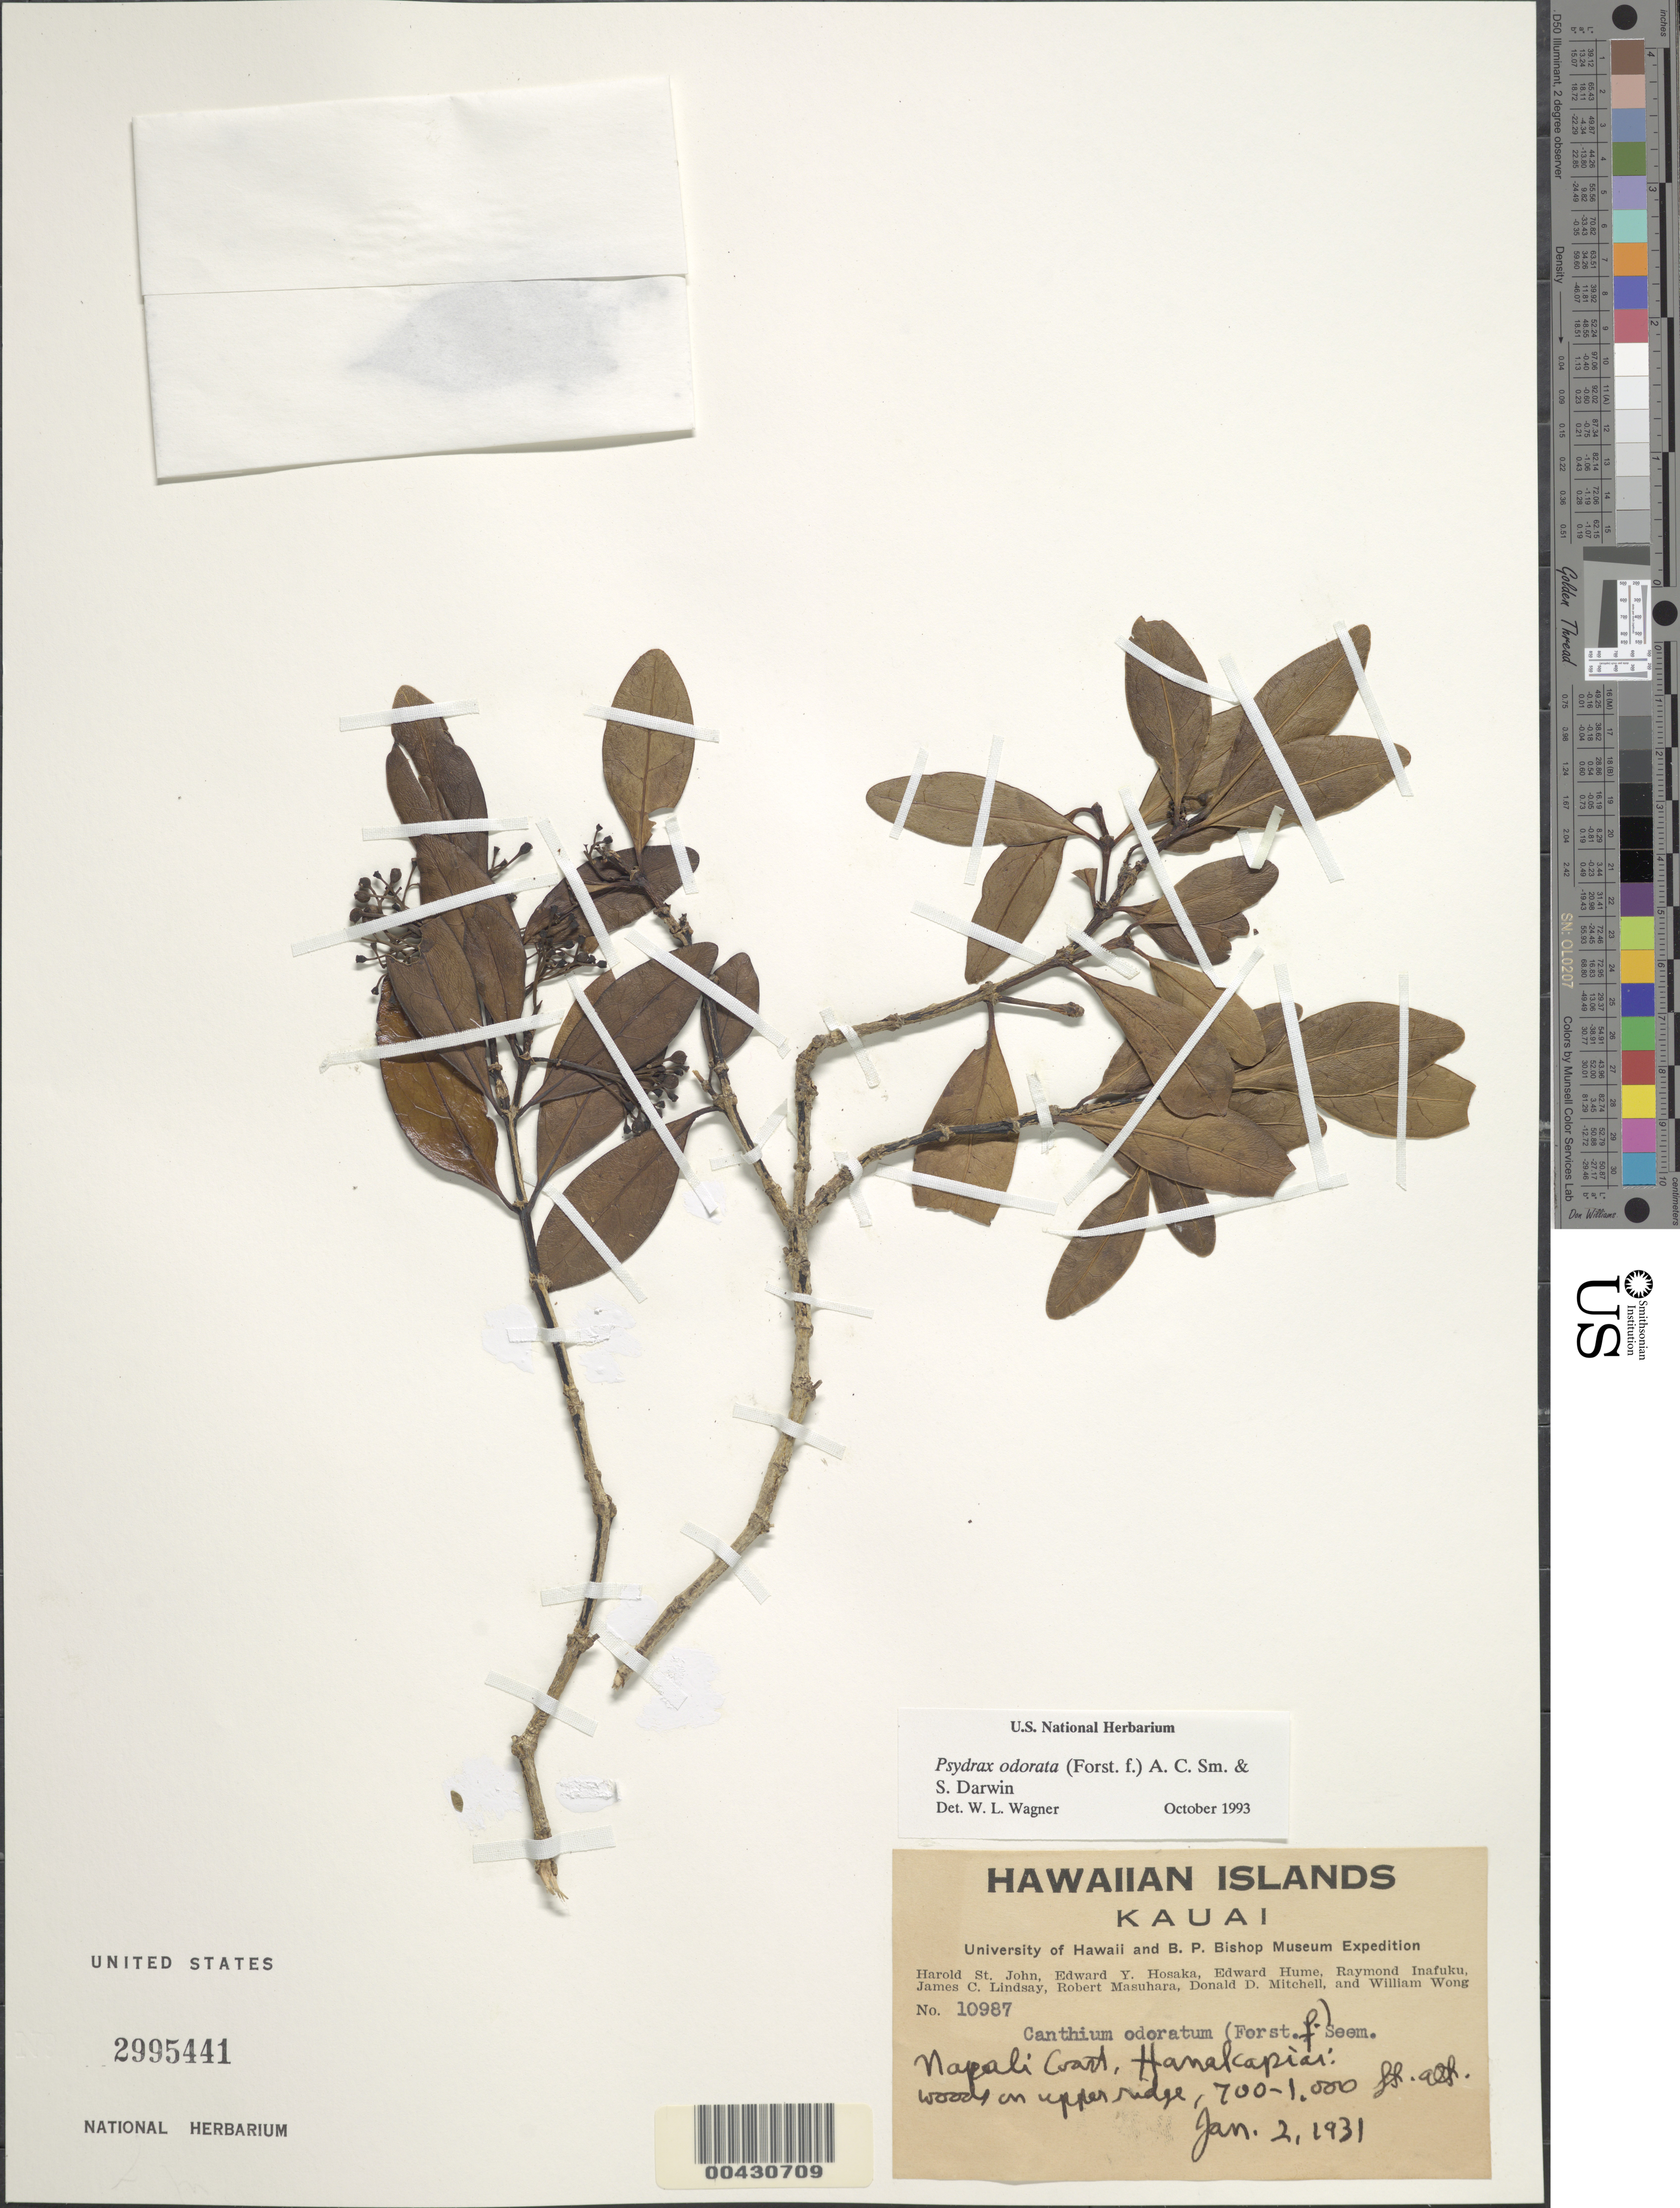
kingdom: Plantae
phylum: Tracheophyta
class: Magnoliopsida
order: Gentianales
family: Rubiaceae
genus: Psydrax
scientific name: Psydrax odorata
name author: (G. Forst.) A.C. Sm. & S.P. Darwin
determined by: Wagner, W. L., (BOT), Smithsonian Institution - National Museum of Natural History (UNITED STATES)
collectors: H. St. John, E. Y. Hosaka, E. Hume & R. Inafuku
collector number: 10987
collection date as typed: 2 Jan 1931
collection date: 1931-01-02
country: United States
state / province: Hawaii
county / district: Kauai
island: Kaua'i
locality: Na Pali Coast, Hanakapiai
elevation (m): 213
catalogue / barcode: US 2995441